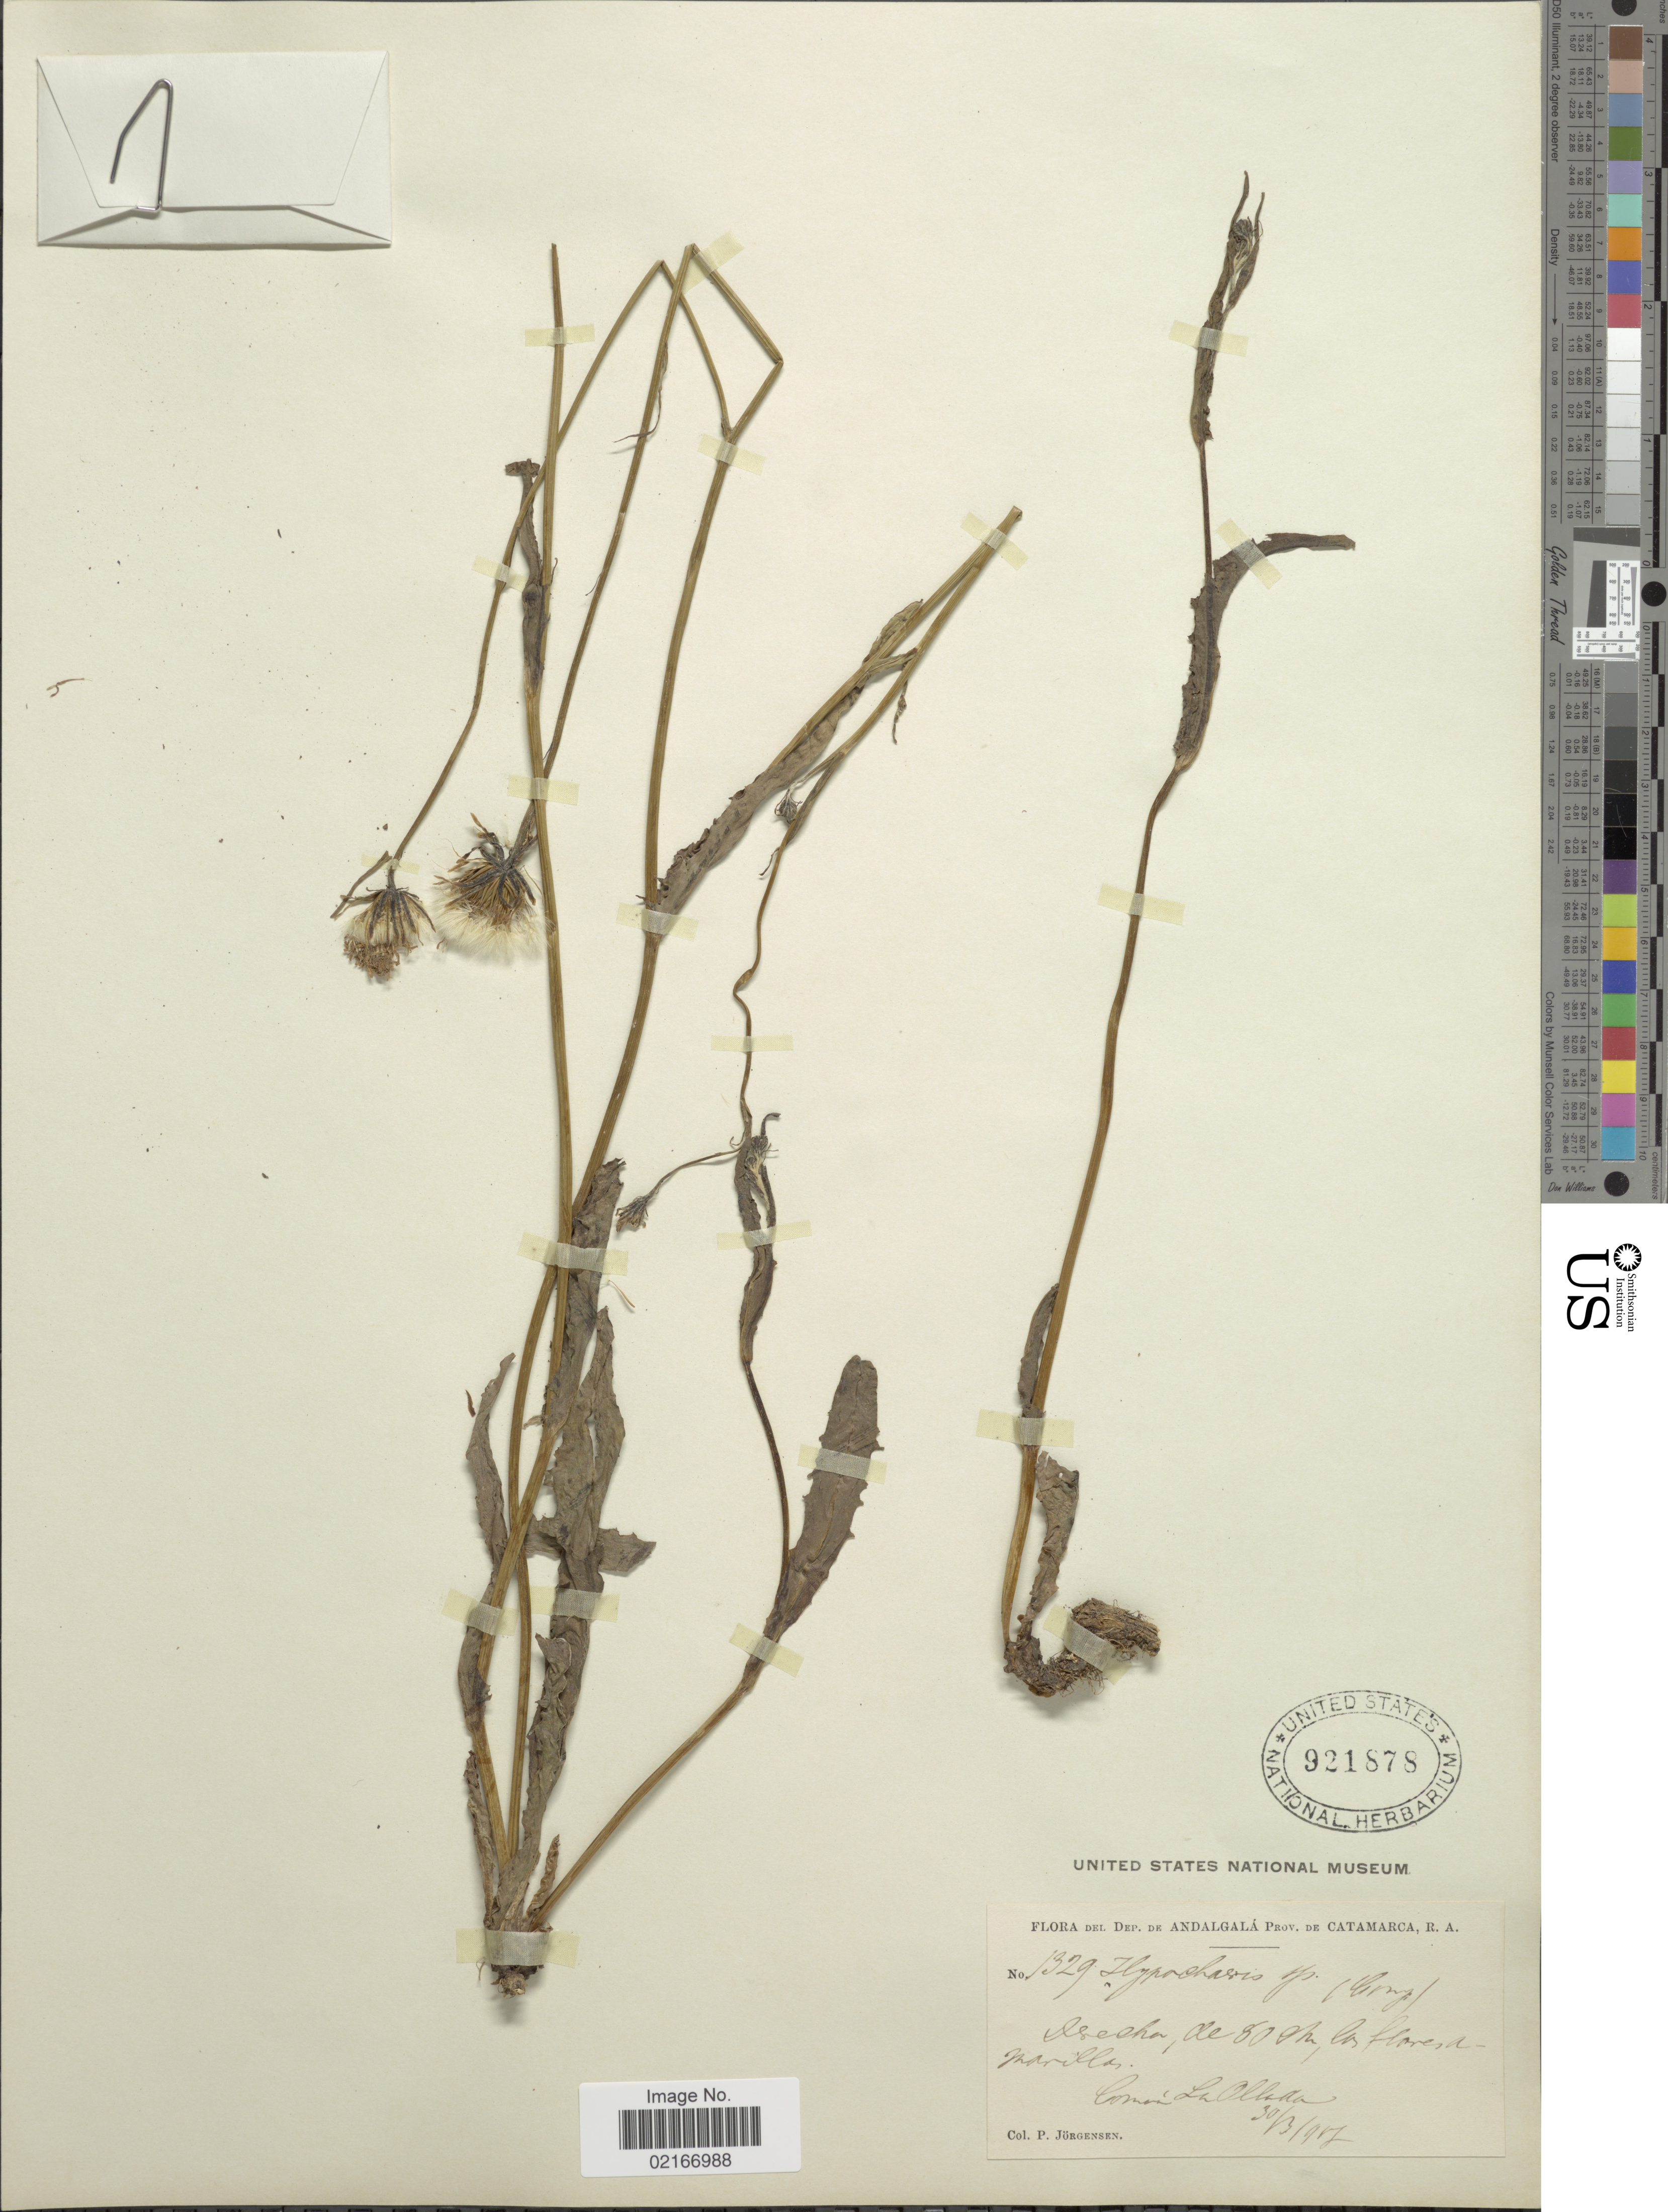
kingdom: Plantae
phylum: Tracheophyta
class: Magnoliopsida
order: Asterales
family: Asteraceae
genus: Hypochaeris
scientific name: Hypochaeris sp.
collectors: P. Jörgensen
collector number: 1329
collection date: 1908-03-30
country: Argentina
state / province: Catamarca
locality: Dept. de Andalgala, R.A., Comun La Ollada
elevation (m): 800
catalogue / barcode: US 921878